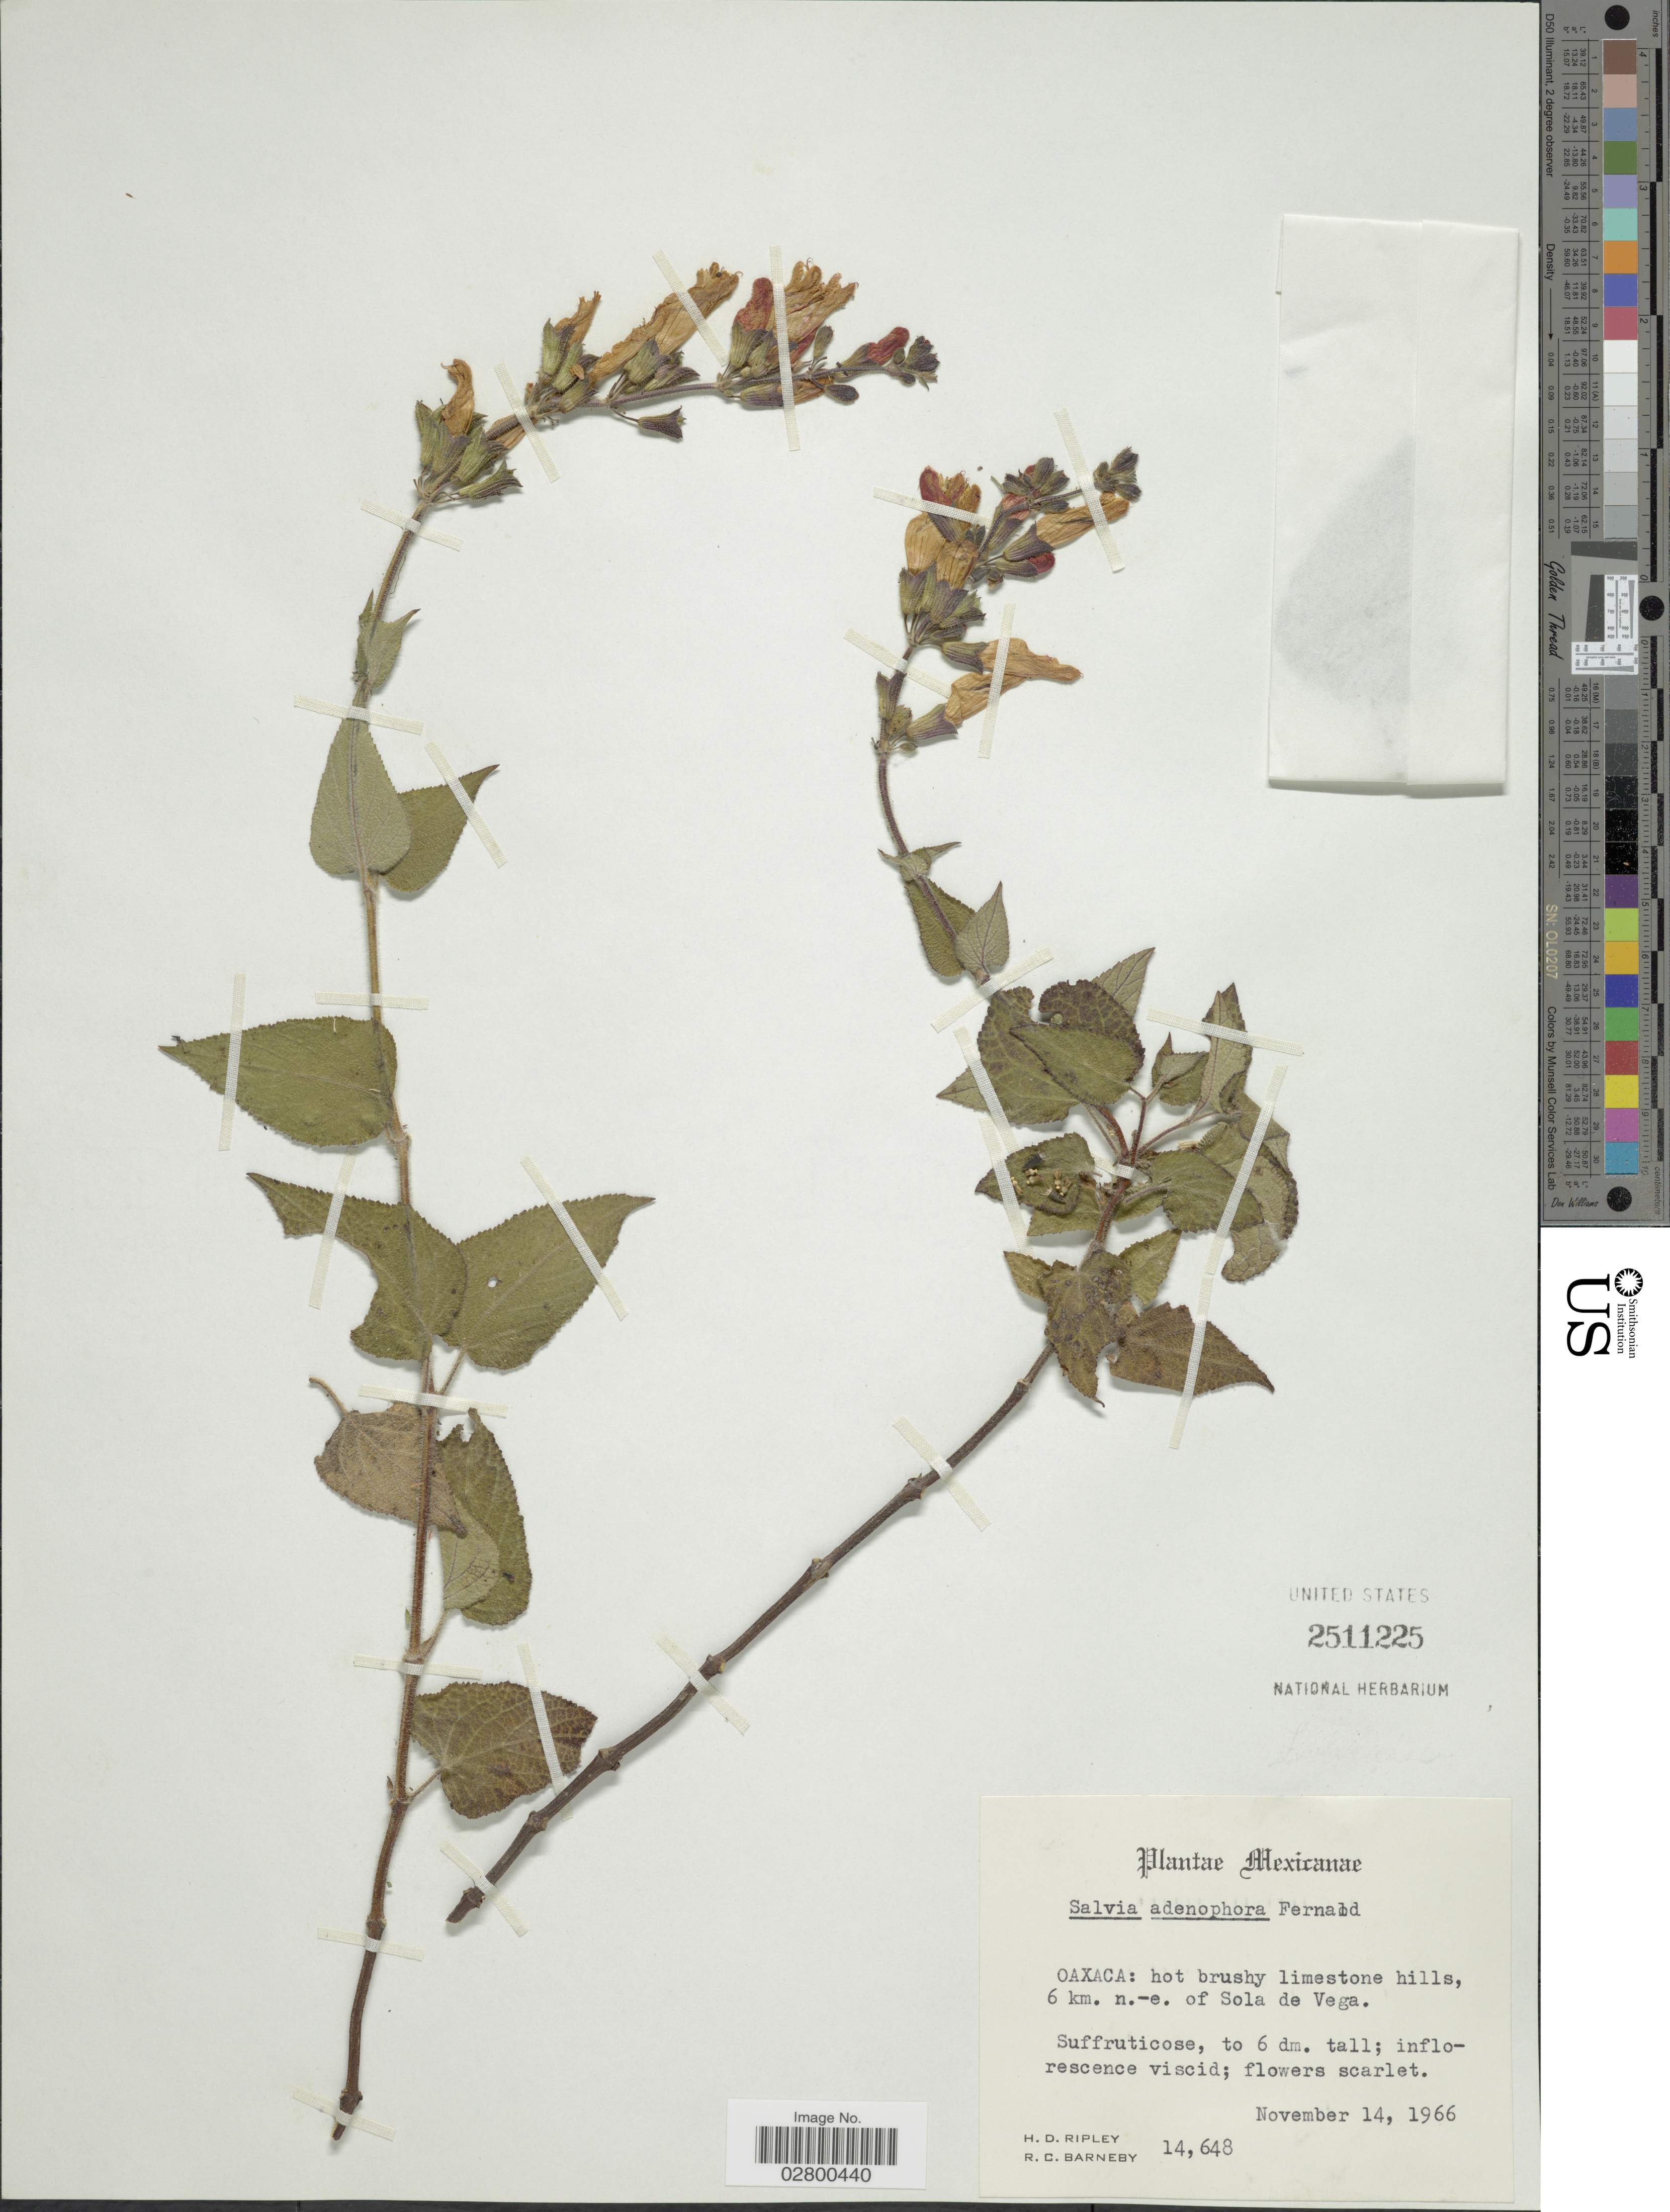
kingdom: Plantae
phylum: Tracheophyta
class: Magnoliopsida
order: Lamiales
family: Lamiaceae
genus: Salvia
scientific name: Salvia adenophora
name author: Fernald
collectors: H. Ripley & R. C. Barneby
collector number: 14648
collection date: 1966-11-14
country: Mexico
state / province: Oaxaca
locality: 6 km. n.-e. of Sola de Vega.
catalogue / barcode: US 2511225